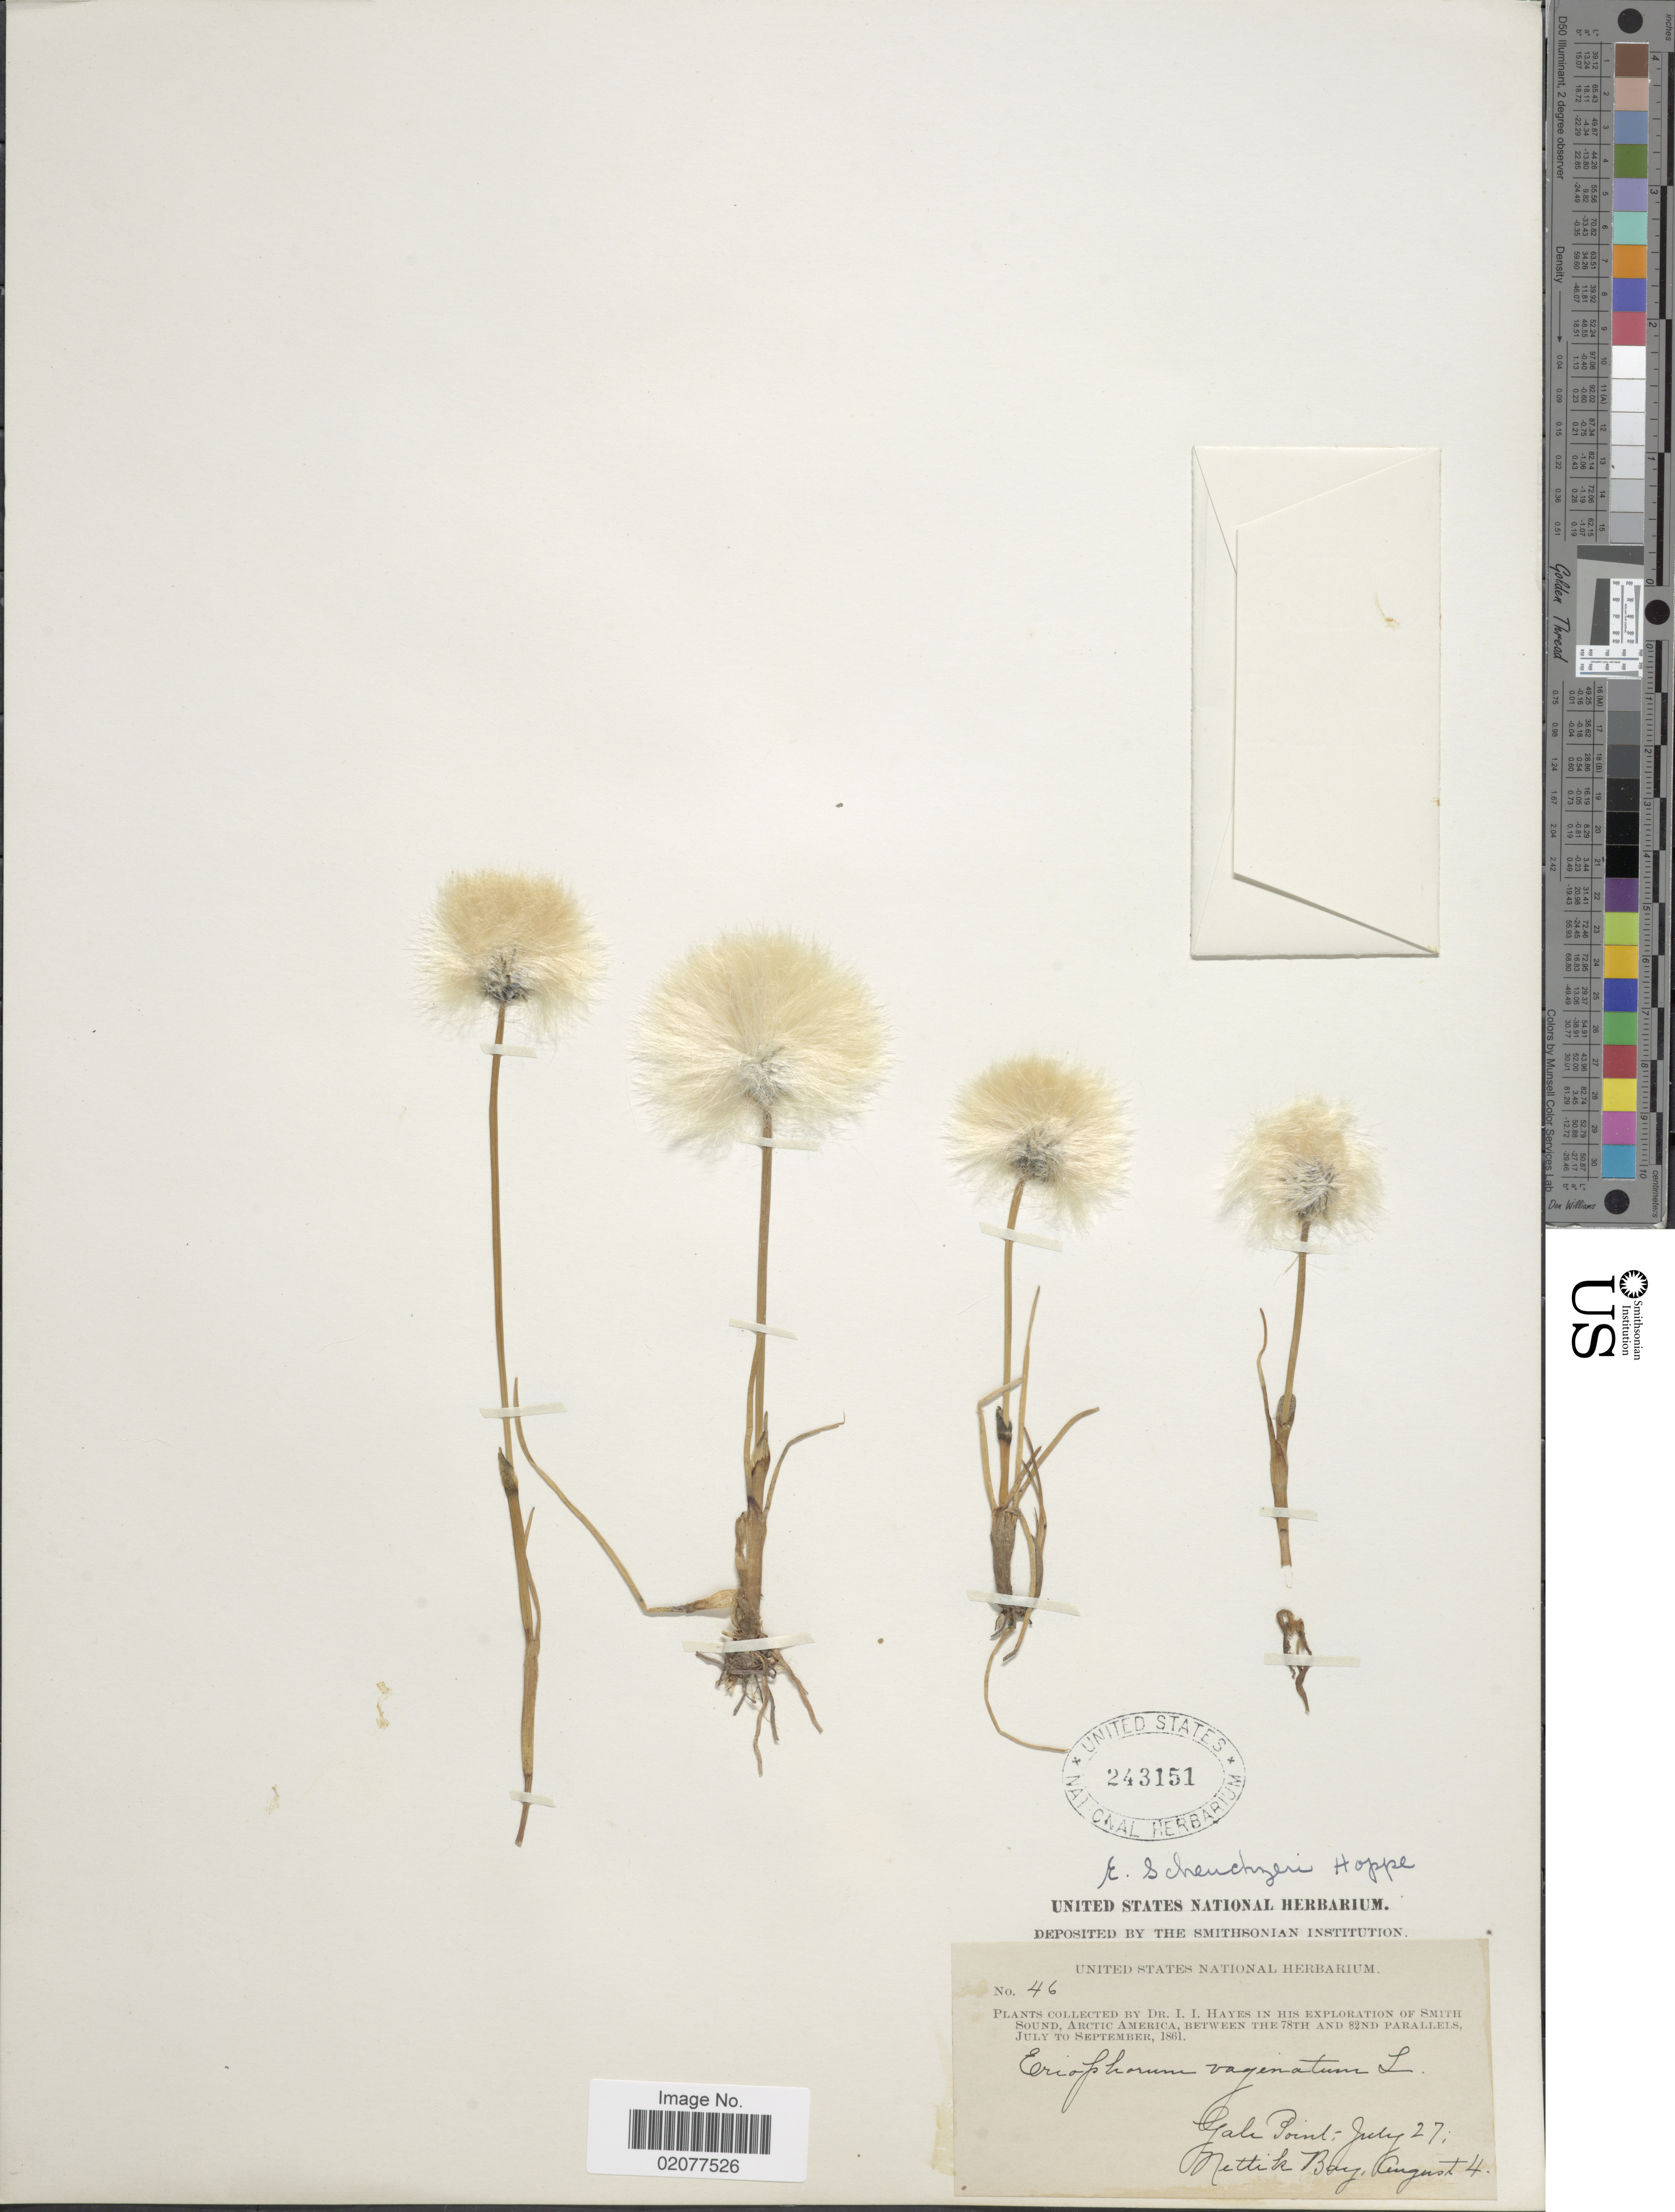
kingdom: Plantae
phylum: Tracheophyta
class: Liliopsida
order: Poales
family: Cyperaceae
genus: Eriophorum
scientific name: Eriophorum scheuchzeri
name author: Hoppe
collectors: I. I. Hayes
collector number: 46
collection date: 1861-07-27/1861-08-04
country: Canada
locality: Gail Point, Nettik Bay. Arctic America, between the 78th and 82nd parallels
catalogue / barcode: US 243151